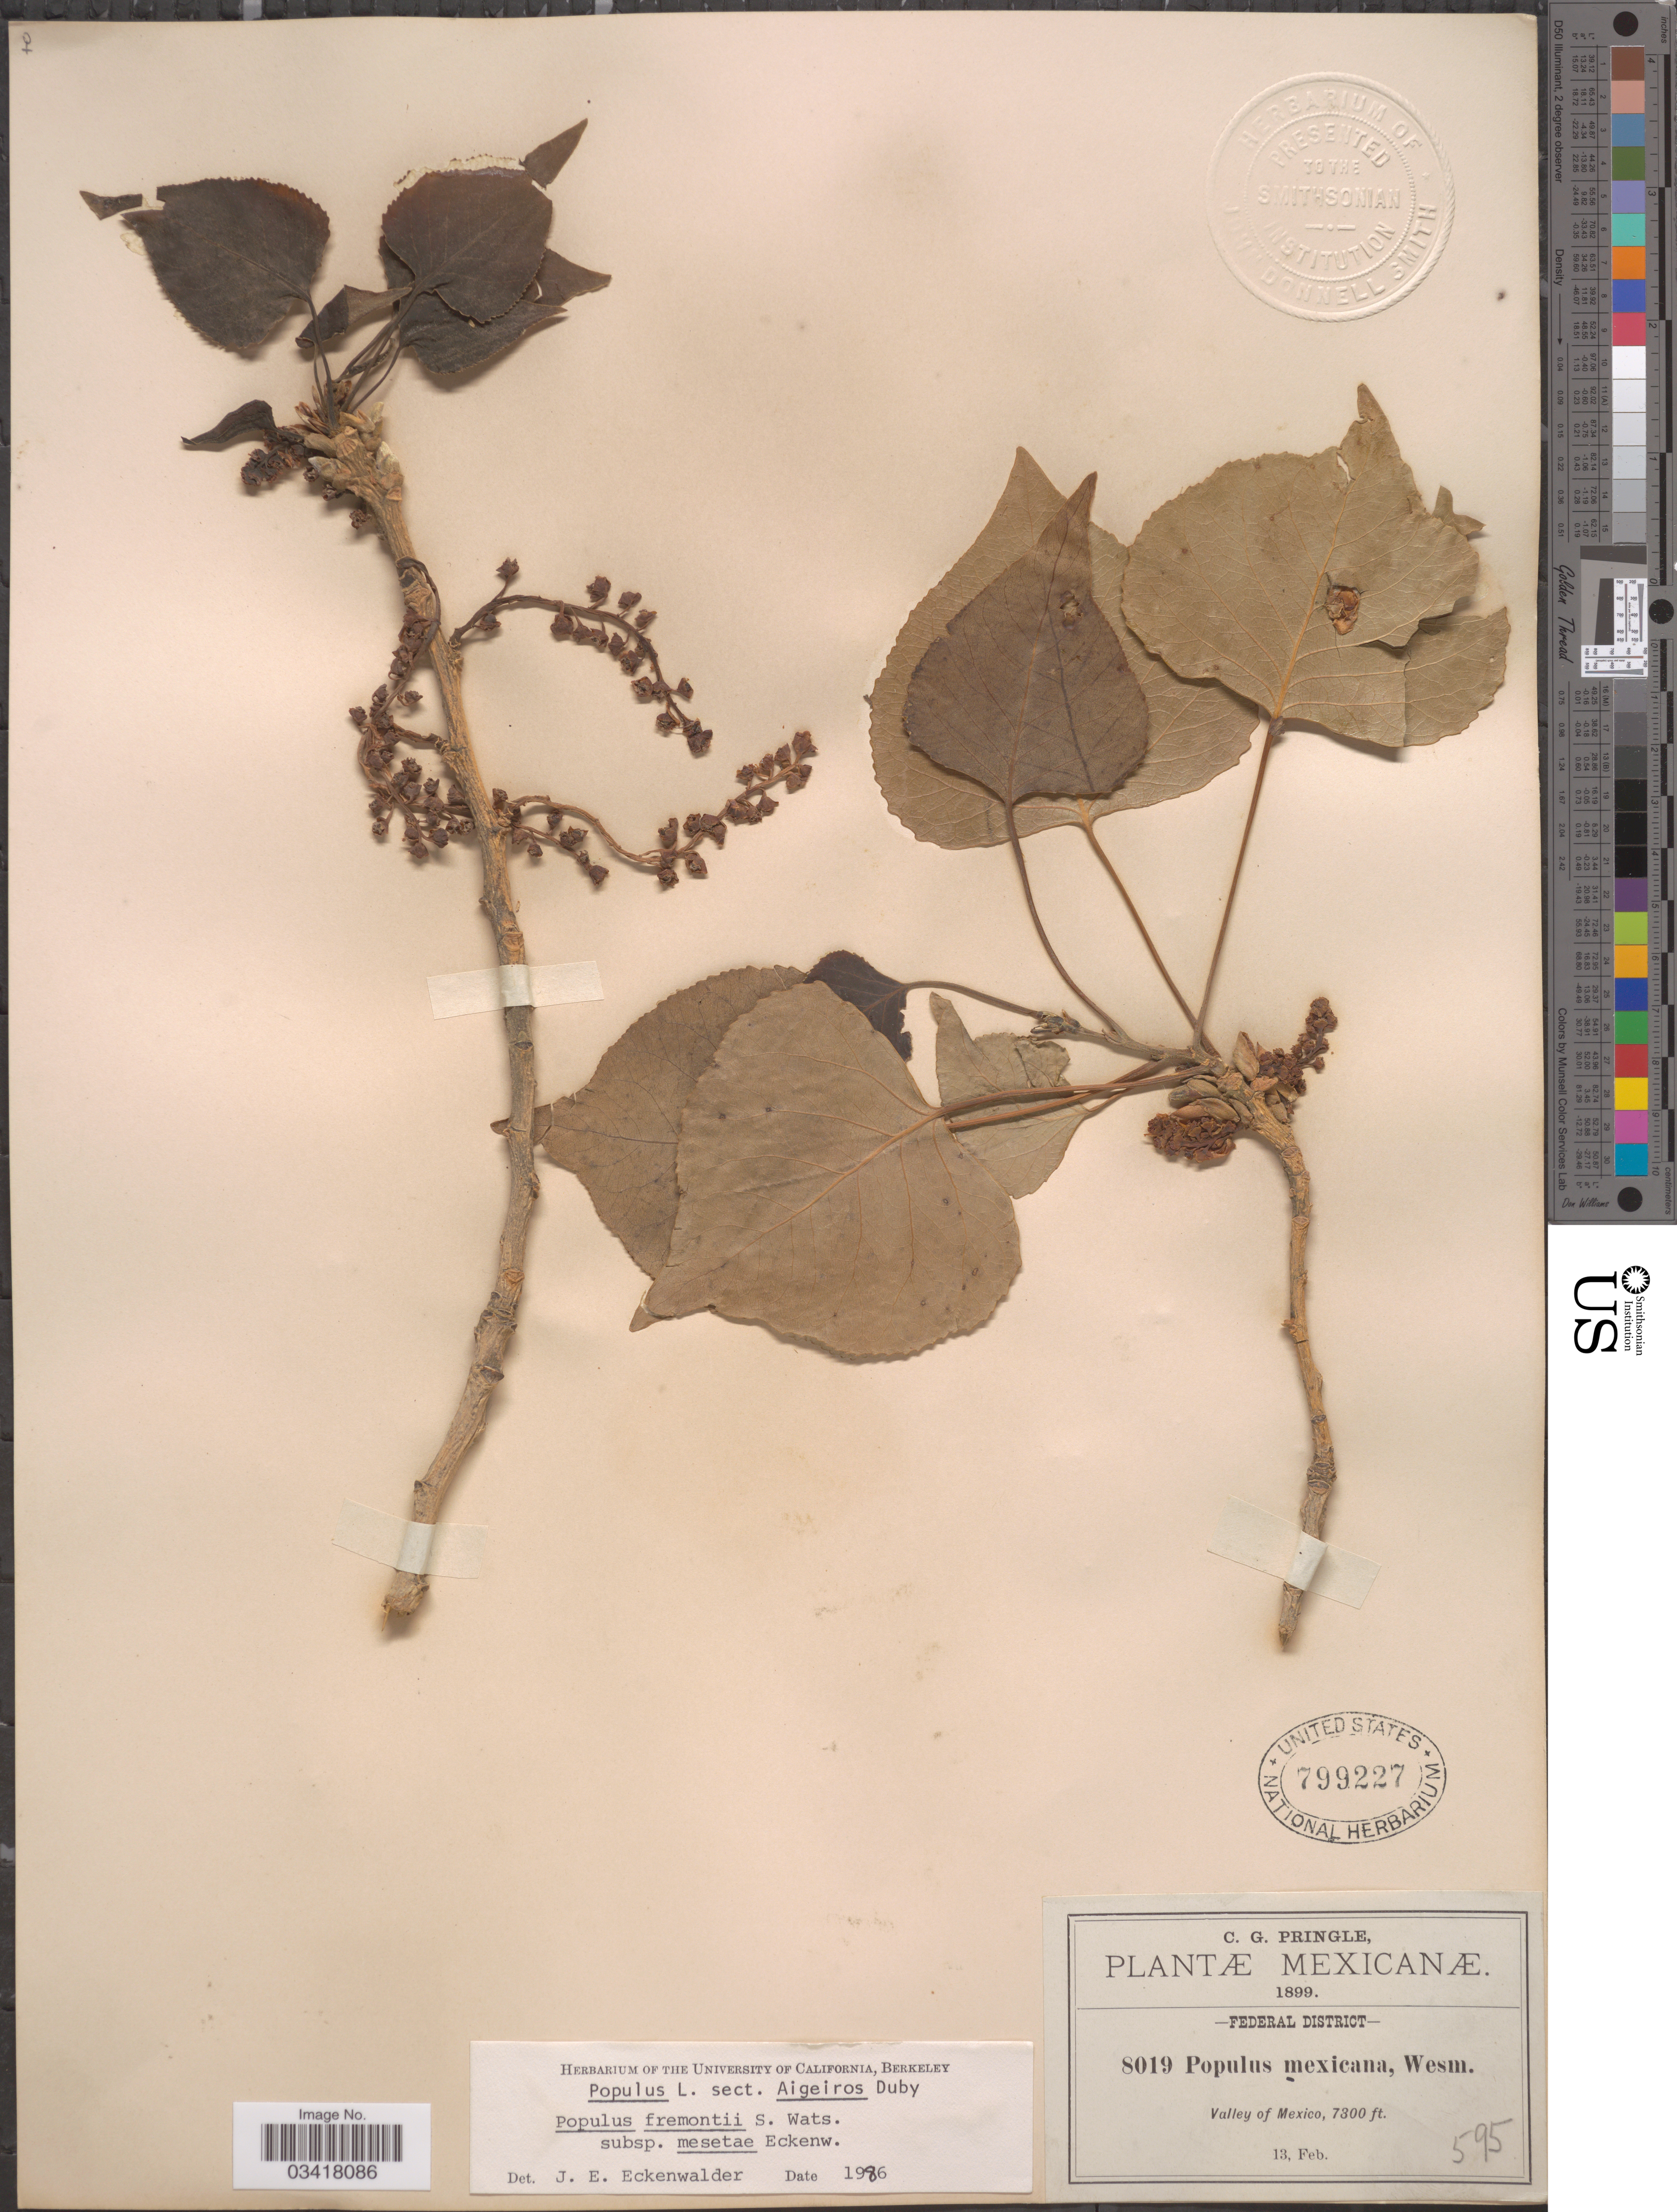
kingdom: Plantae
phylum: Tracheophyta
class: Magnoliopsida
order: Malpighiales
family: Salicaceae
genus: Populus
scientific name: Populus fremontii subsp. mesetae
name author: Eckenw.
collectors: C. G. Pringle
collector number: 8019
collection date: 1899-02-13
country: Mexico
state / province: Distrito Federal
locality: Federal District. Valley of Mexico.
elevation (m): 2225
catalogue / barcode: US 799227